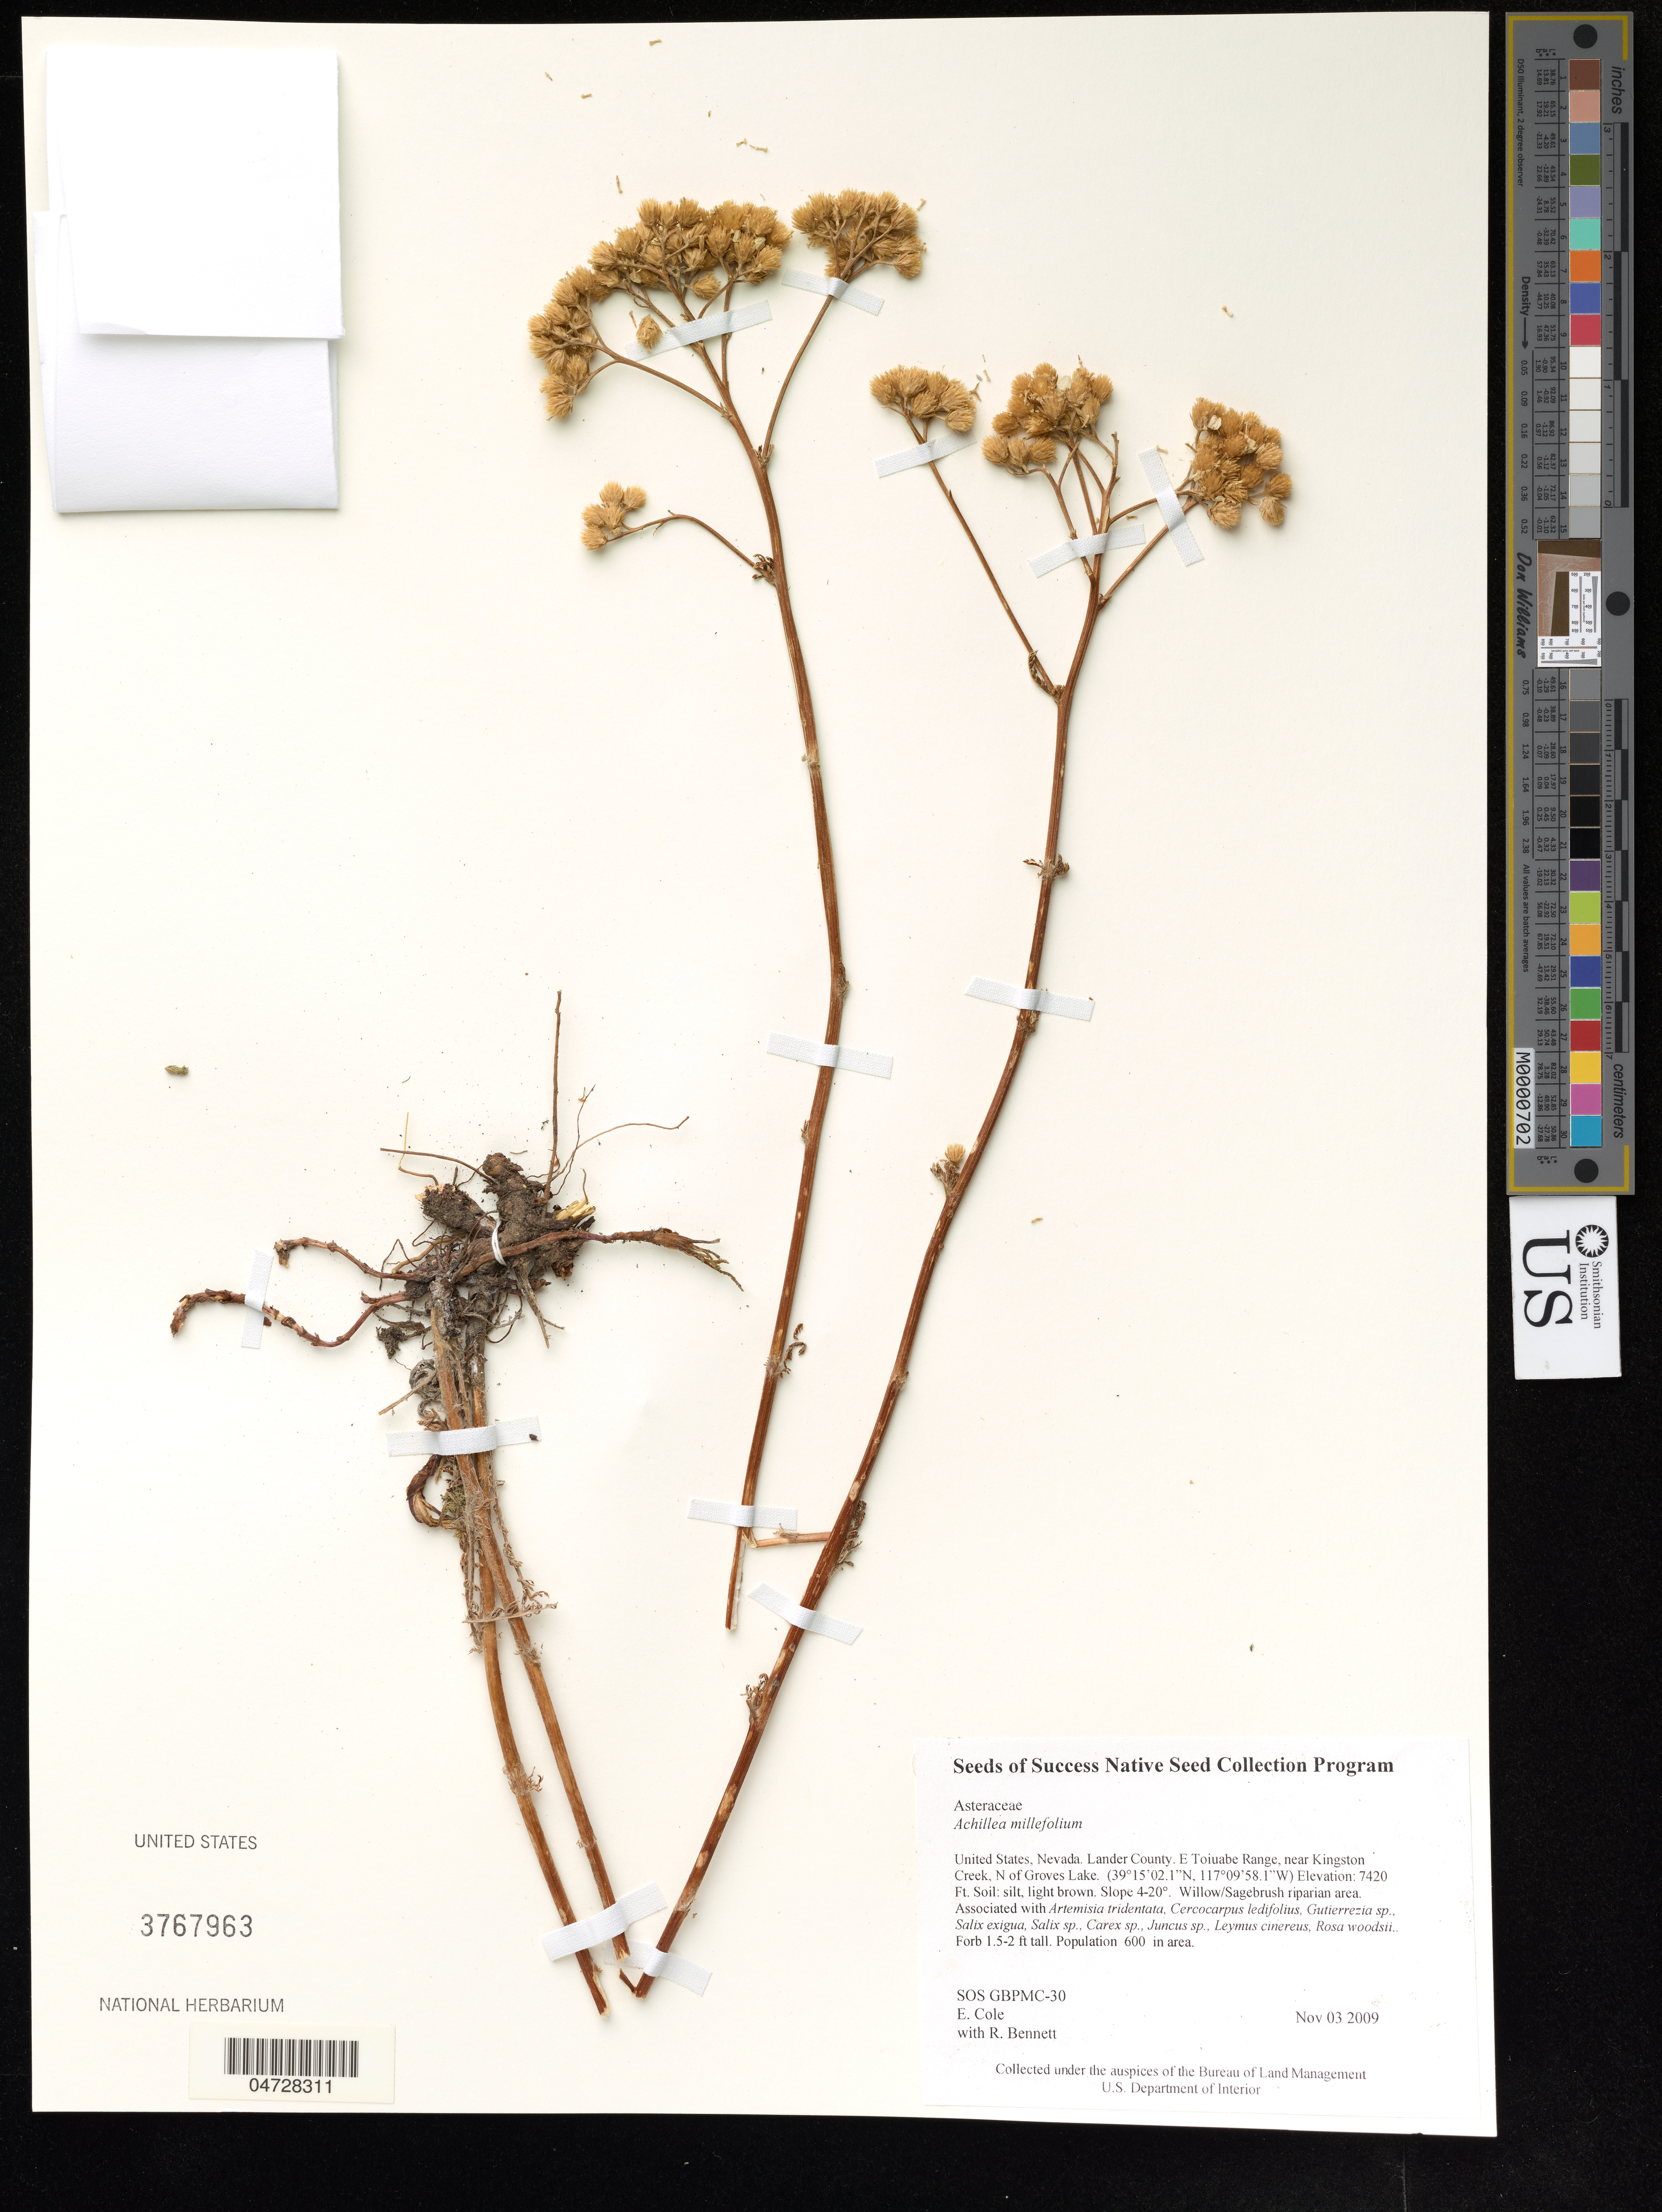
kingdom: Plantae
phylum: Tracheophyta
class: Magnoliopsida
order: Asterales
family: Asteraceae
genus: Achillea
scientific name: Achillea millefolium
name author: L.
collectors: E. Cole & R. Bennett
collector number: SOS GBMPC-30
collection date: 2009-11-03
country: United States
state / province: Nevada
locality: Lander County. E Toiuabe Range, near Kingston Creek, N of Groves Lake.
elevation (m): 2262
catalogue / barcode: US 3767963